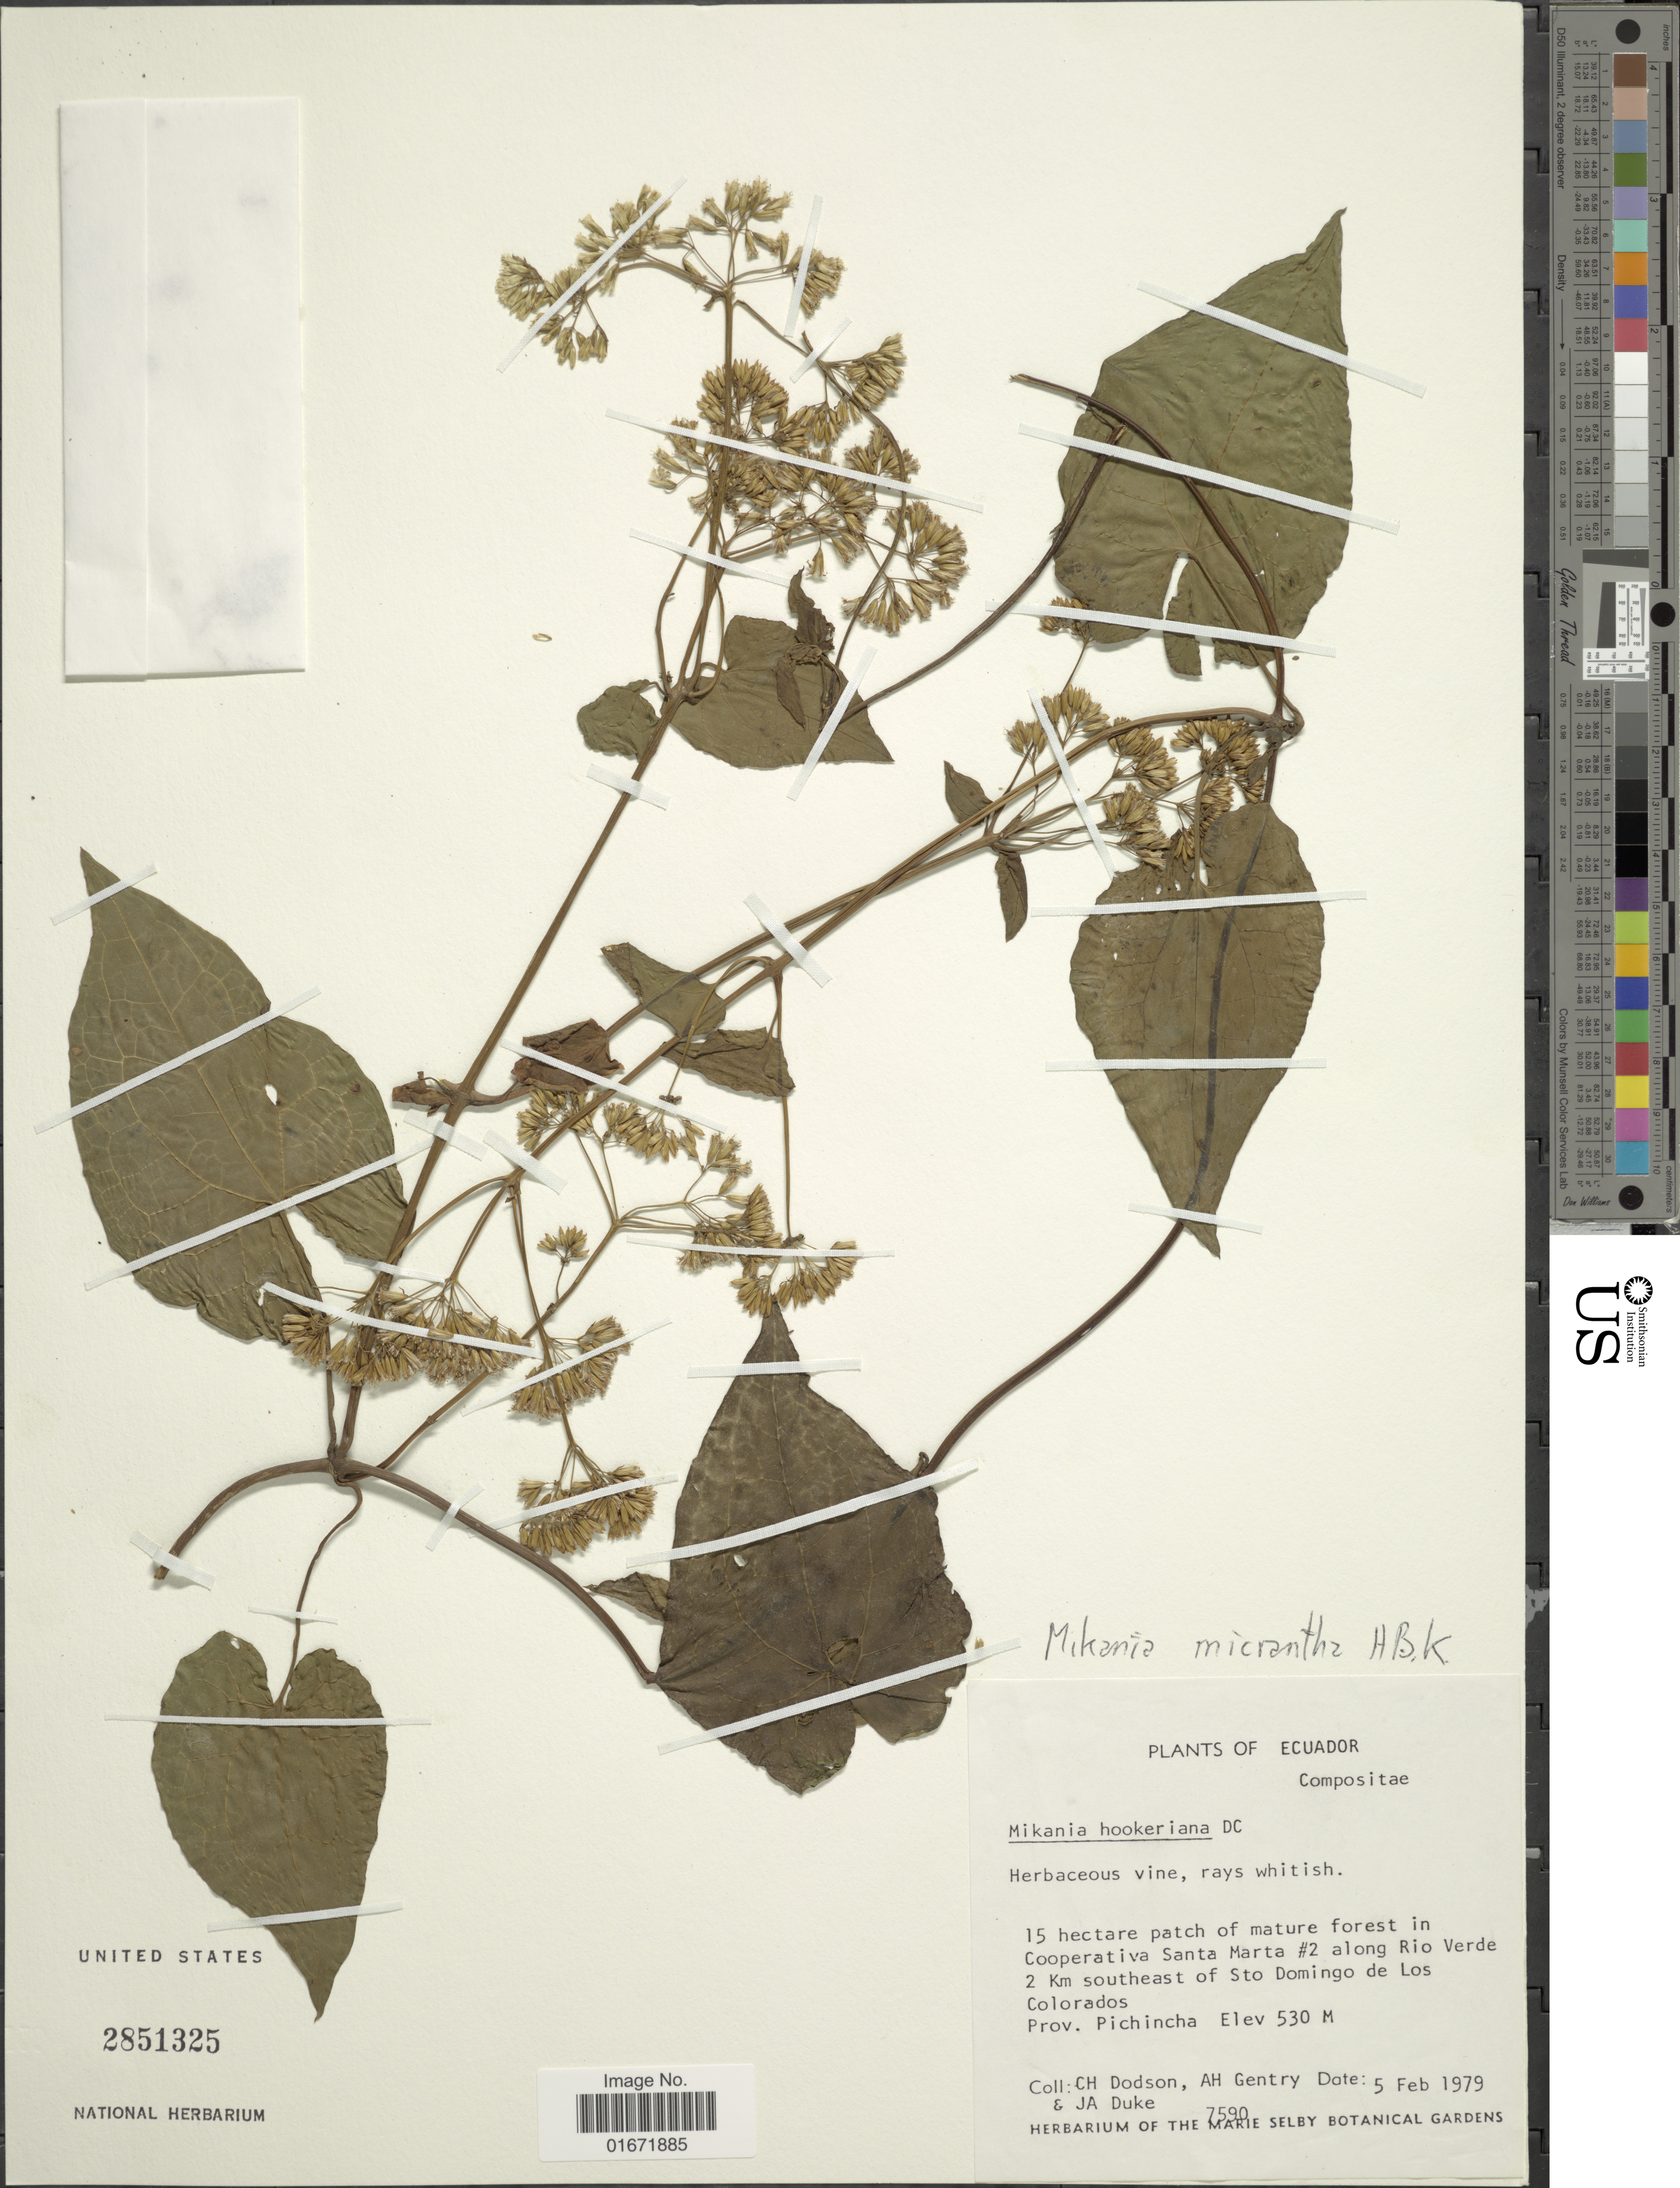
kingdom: Plantae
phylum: Tracheophyta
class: Magnoliopsida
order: Asterales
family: Asteraceae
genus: Mikania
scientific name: Mikania micrantha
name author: Kunth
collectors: C. H. Dodson, A. H. Gentry & J. A. Duke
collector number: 7590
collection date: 1979-02-05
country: Ecuador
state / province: Pichincha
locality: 15 hectare patch of mature forest in Cooperativa Santa Marta #2 along Rio Verde 2 Km southeast of Sto Domingo de Los Colorados. Prov. Pichincha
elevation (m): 530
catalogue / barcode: US 2851325